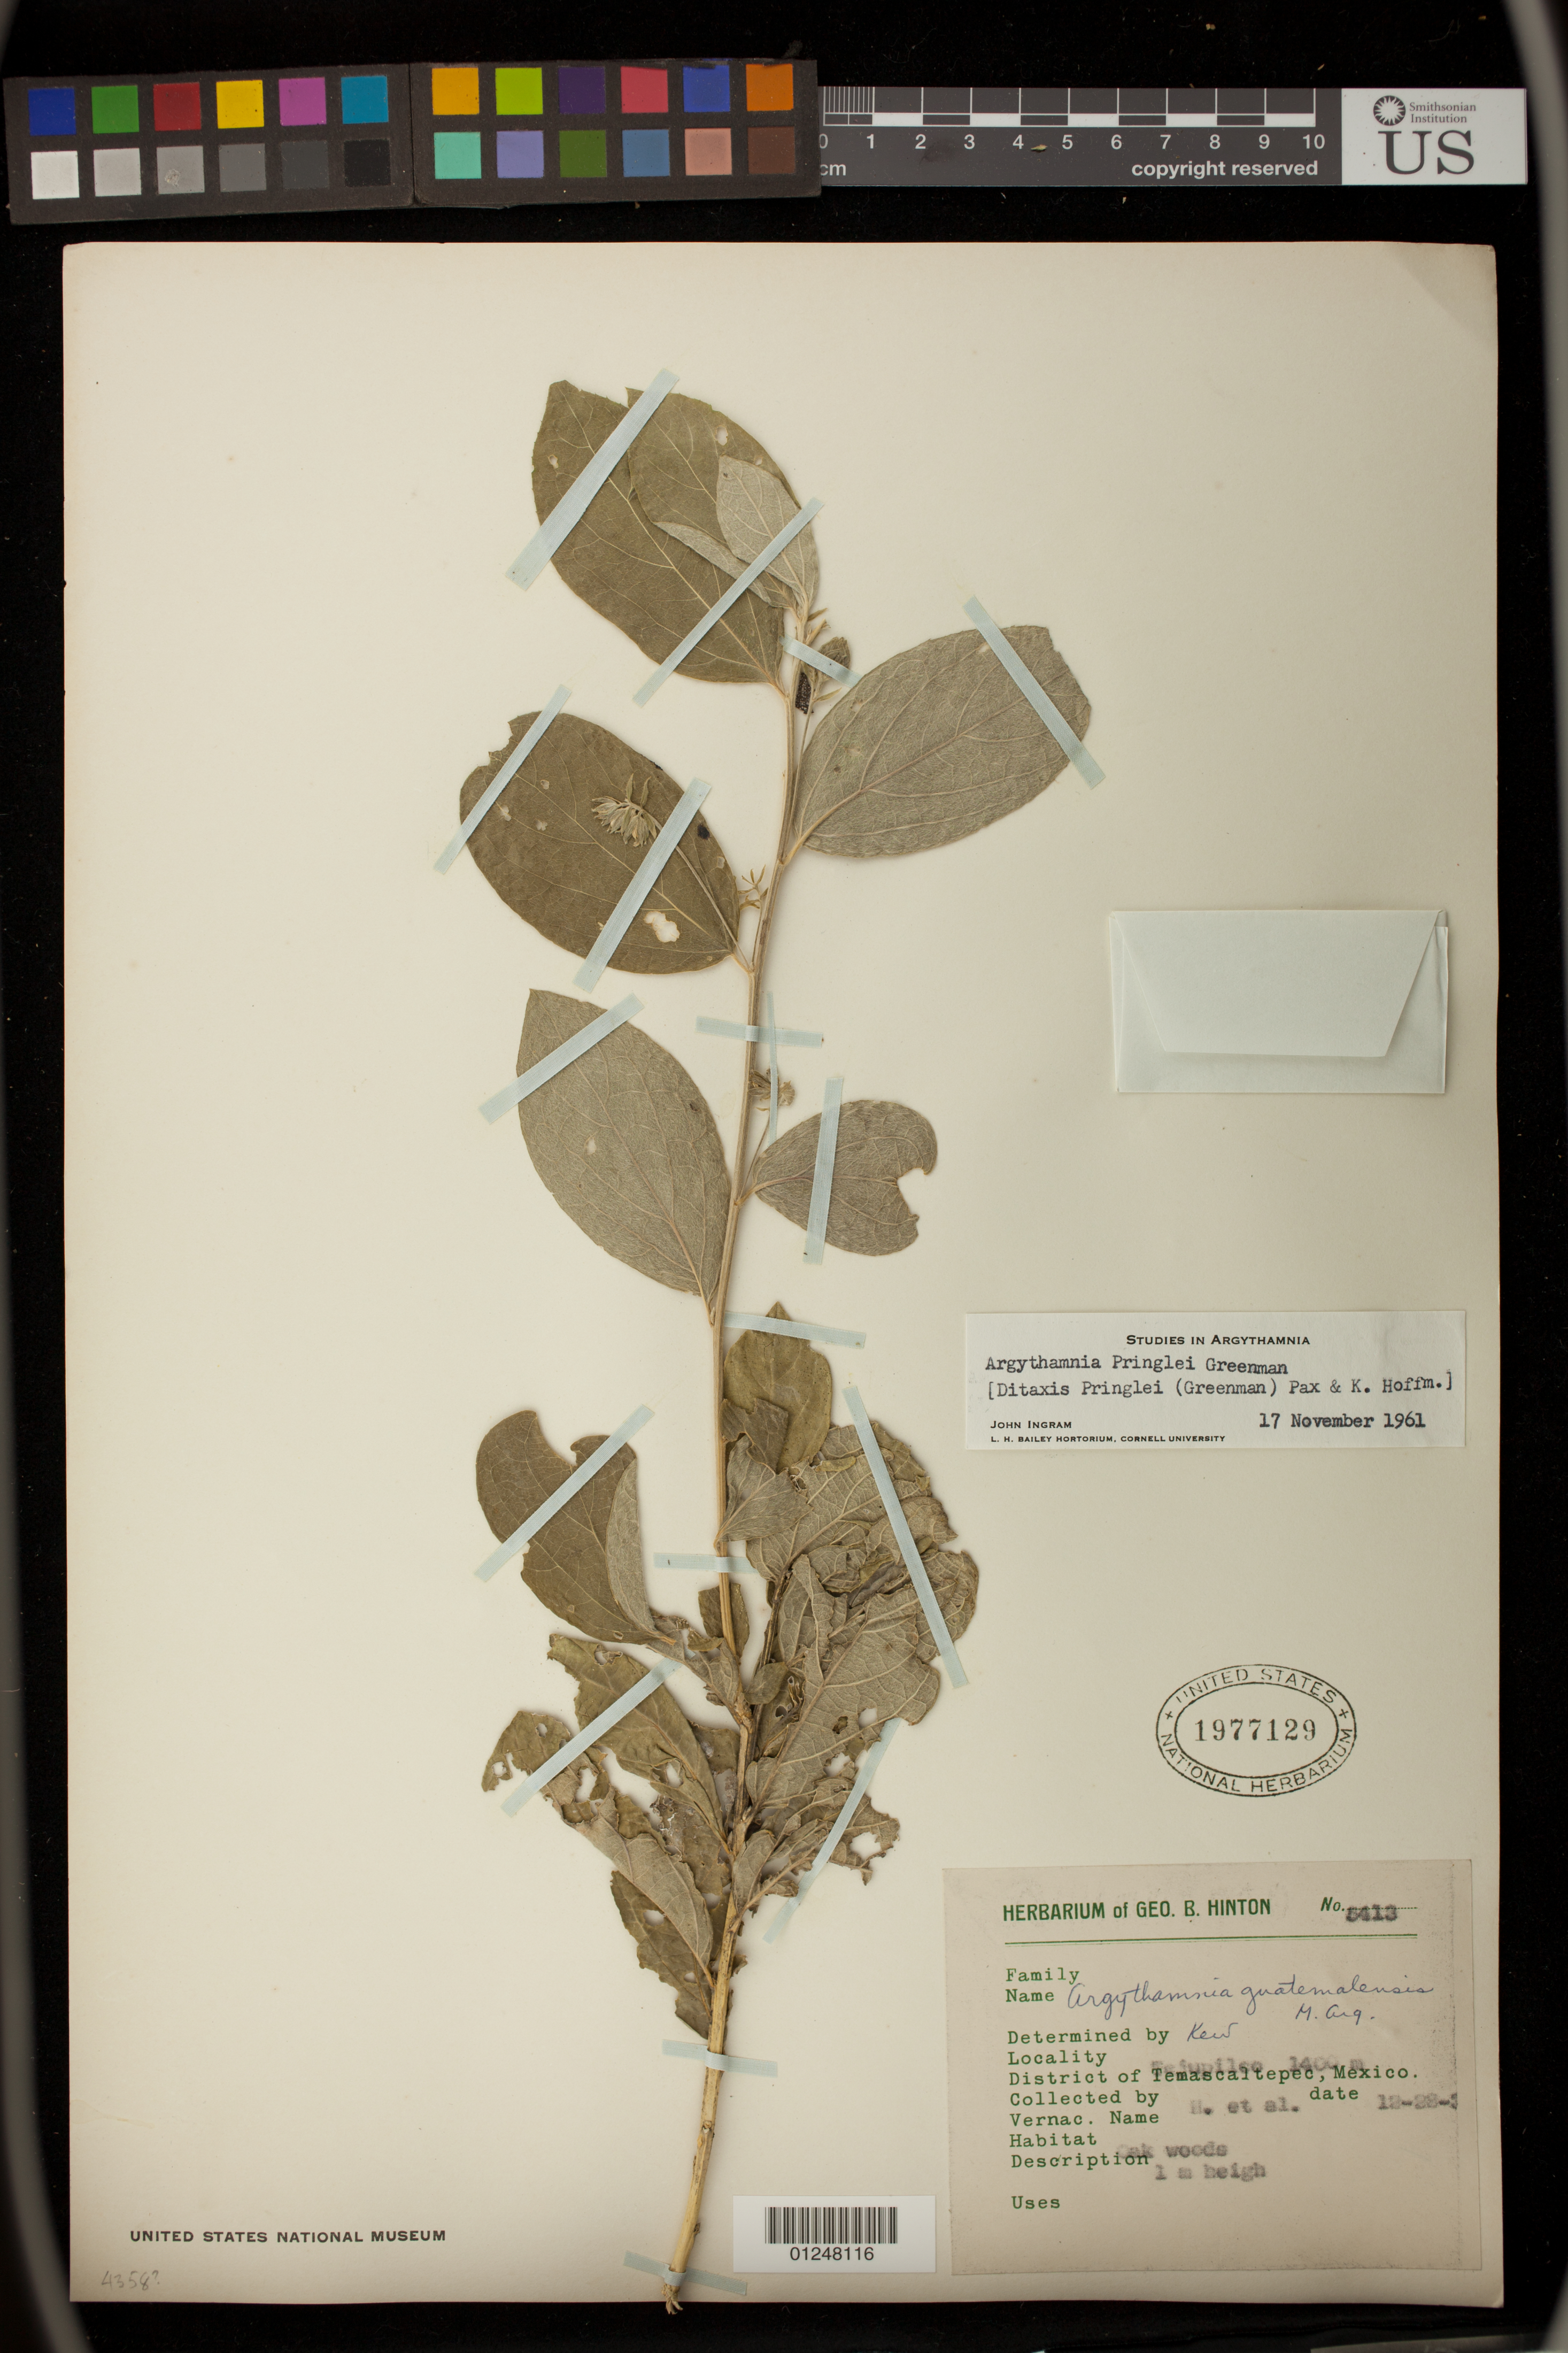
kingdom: Plantae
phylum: Tracheophyta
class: Magnoliopsida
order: Malpighiales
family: Euphorbiaceae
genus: Ditaxis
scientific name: Ditaxis pringlei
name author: (Greenm.) Pax & K. Hoffm.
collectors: G. B. Hinton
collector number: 5413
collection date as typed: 28 Dec 193?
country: Mexico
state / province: México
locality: Tejupilco.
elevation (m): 1400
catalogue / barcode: US 1977129